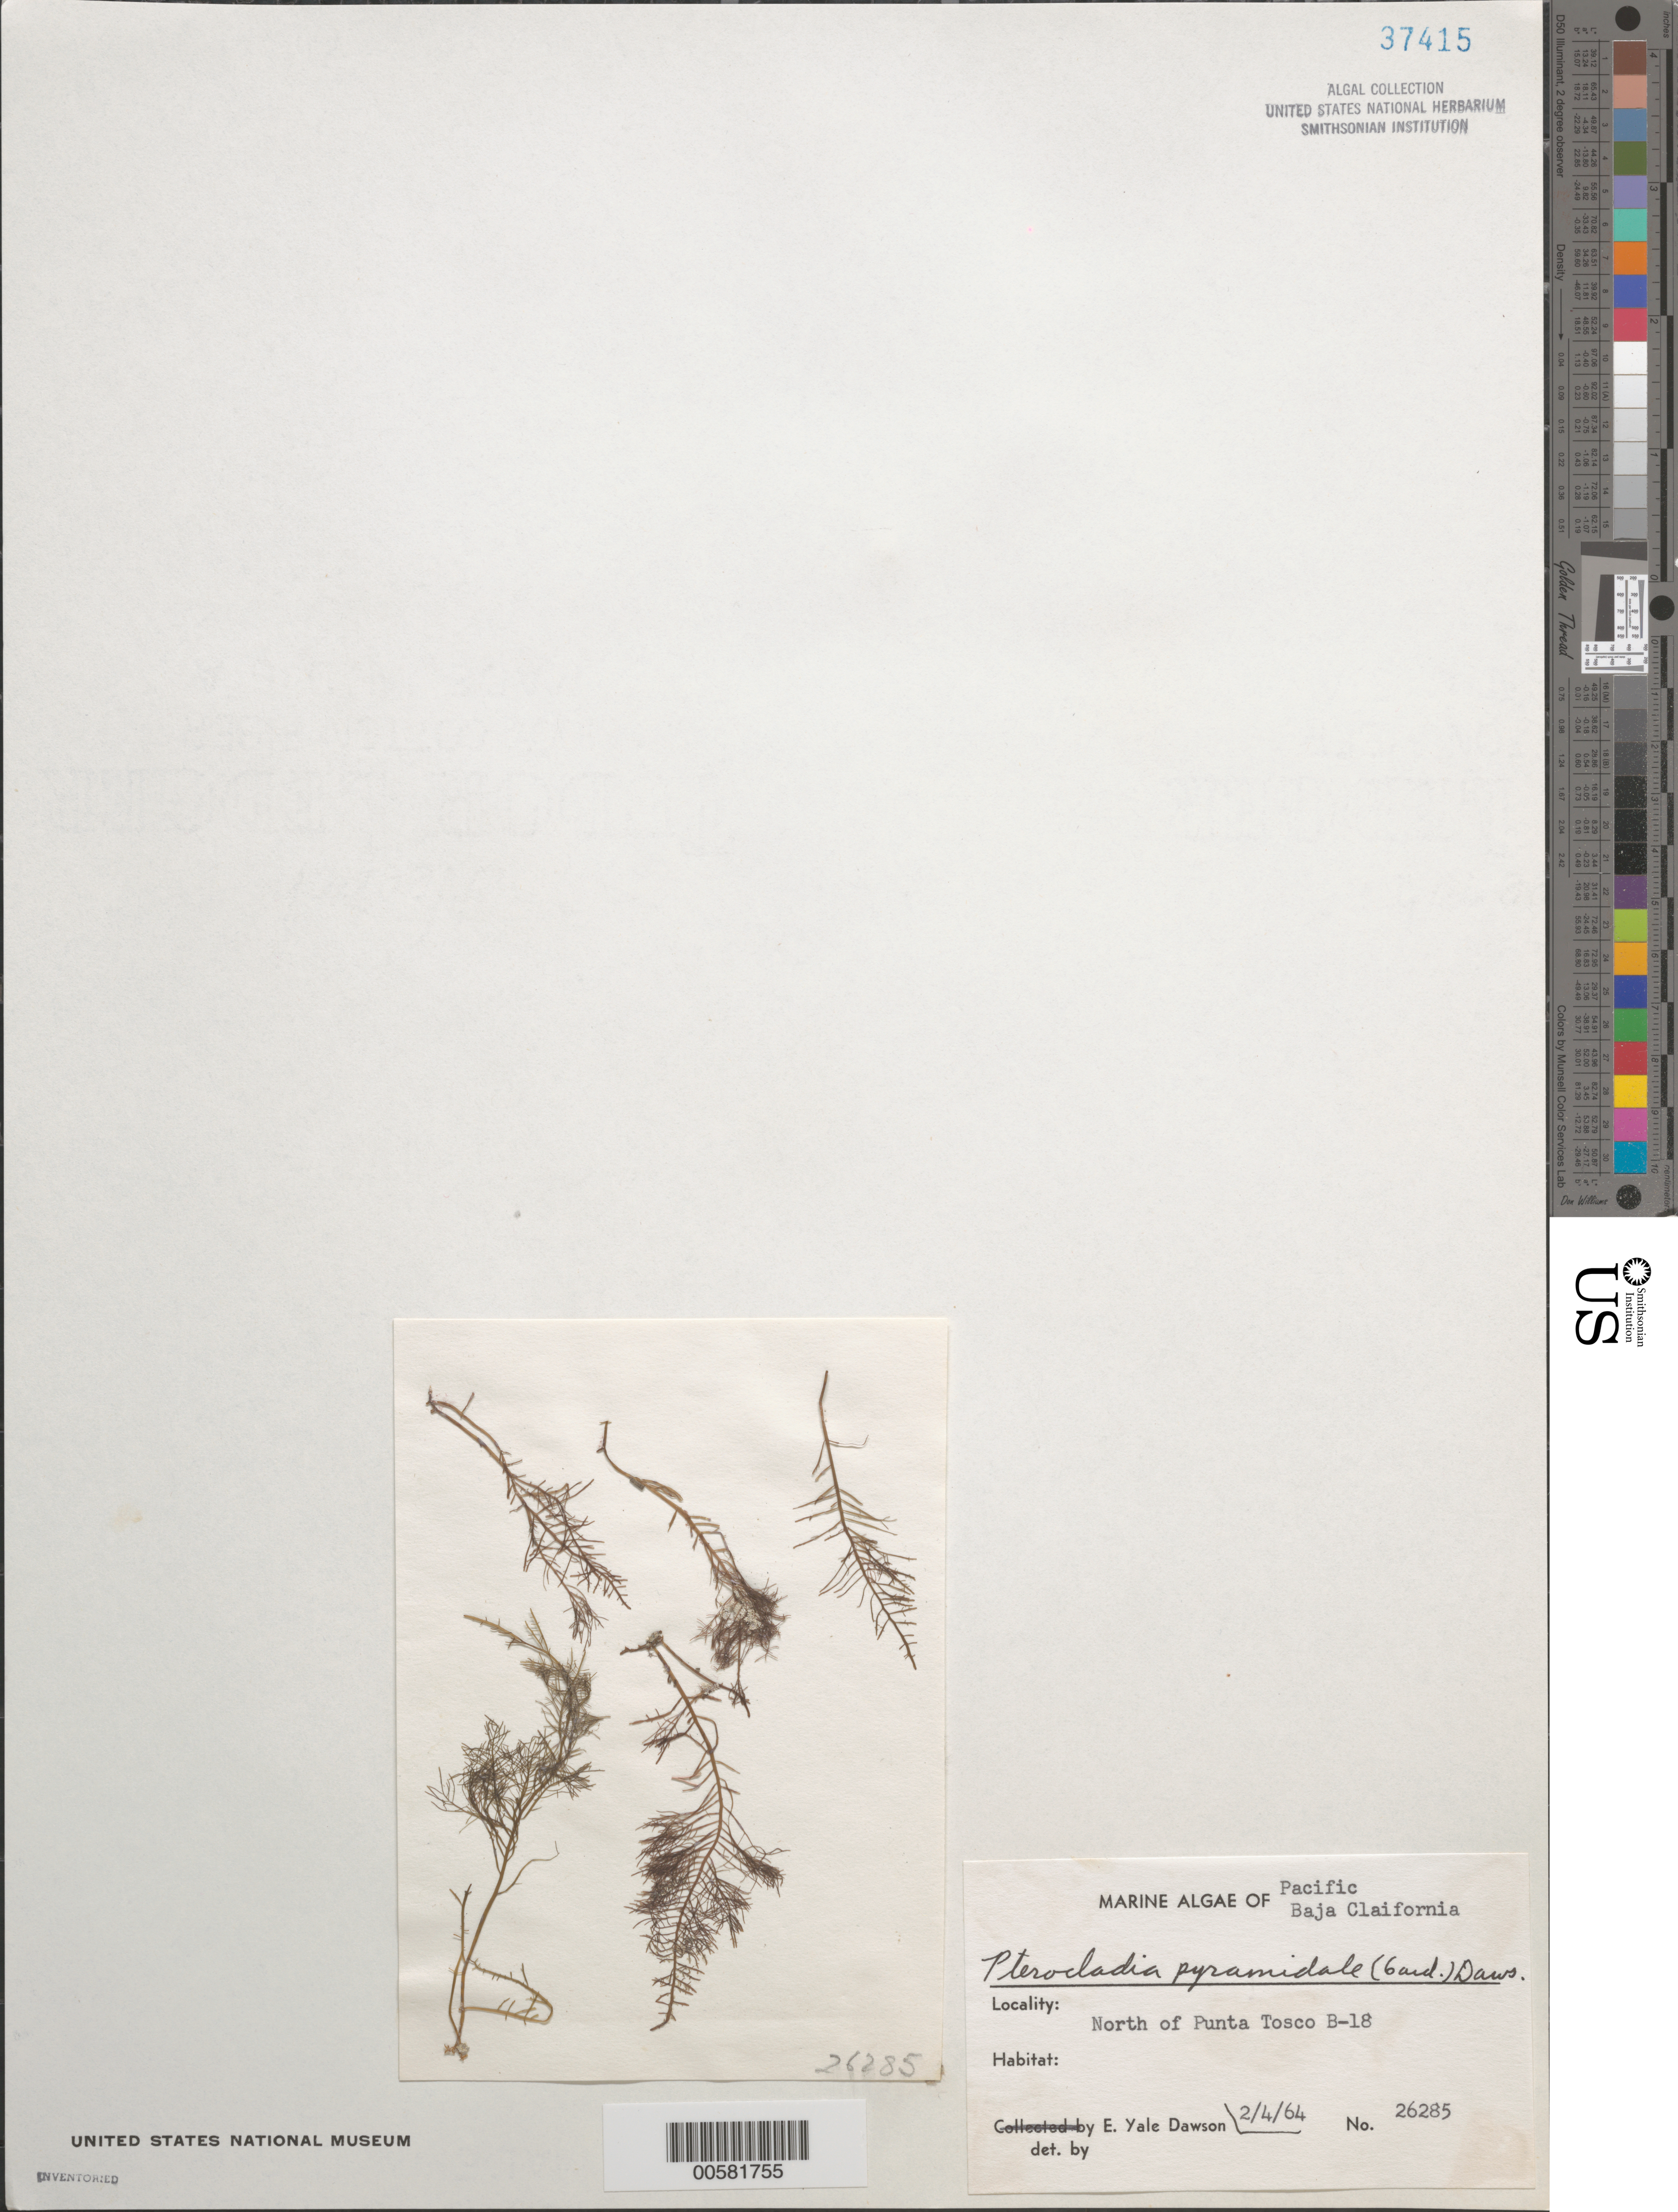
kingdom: Plantae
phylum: Rhodophyta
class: Florideophyceae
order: Gelidiales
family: Pterocladiaceae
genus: Pterocladiella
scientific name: Pterocladiella capillacea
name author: (S.G. Gmel.) Santelices & Hommers.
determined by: Algae name updating Project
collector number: EYD 26285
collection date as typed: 04 Feb 1964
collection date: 1964-02-04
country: Mexico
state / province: Baja California Sur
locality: North of Punta Tosco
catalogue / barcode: US 37415